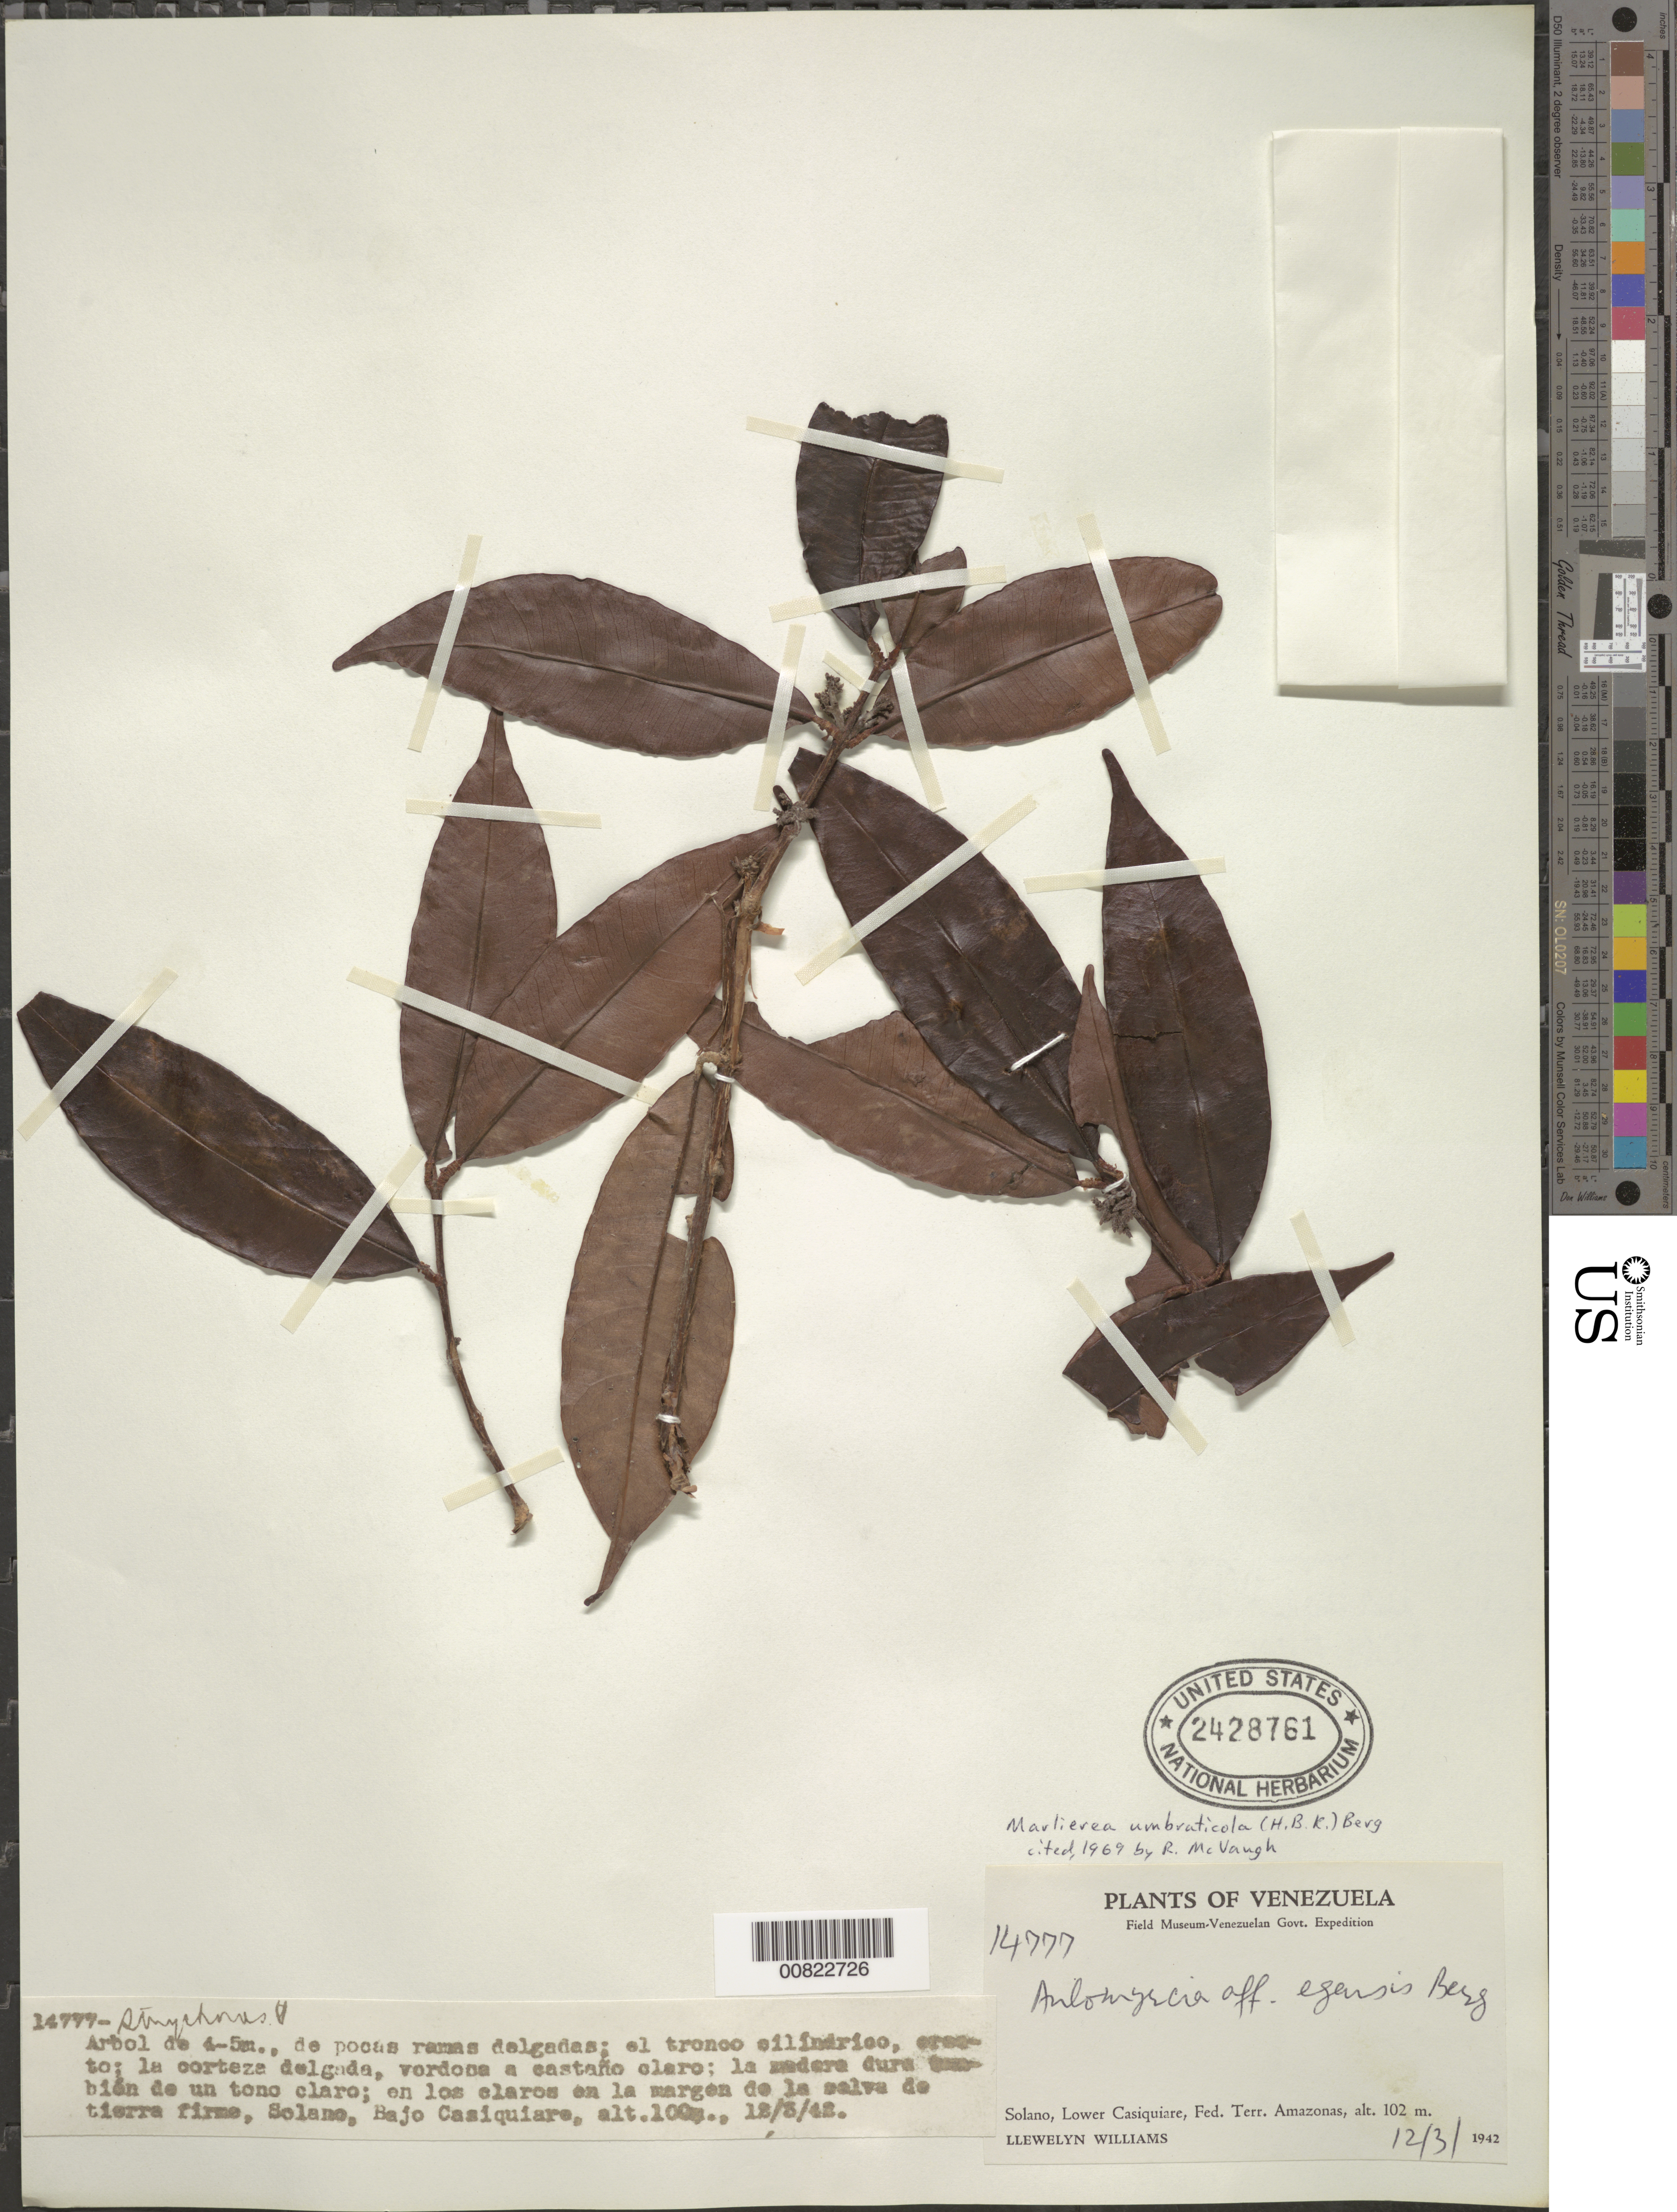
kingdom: Plantae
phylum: Tracheophyta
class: Magnoliopsida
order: Myrtales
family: Myrtaceae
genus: Myrcia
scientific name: Myrcia umbraticola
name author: (Kunth) E. Lucas & C.E. Wilson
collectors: Ll. Williams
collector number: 14777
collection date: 1942-03-12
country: Venezuela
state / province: Amazonas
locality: Solano, Lower Casiquiare, Fed. Terr. Amazonas.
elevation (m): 102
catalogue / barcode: US 2428761